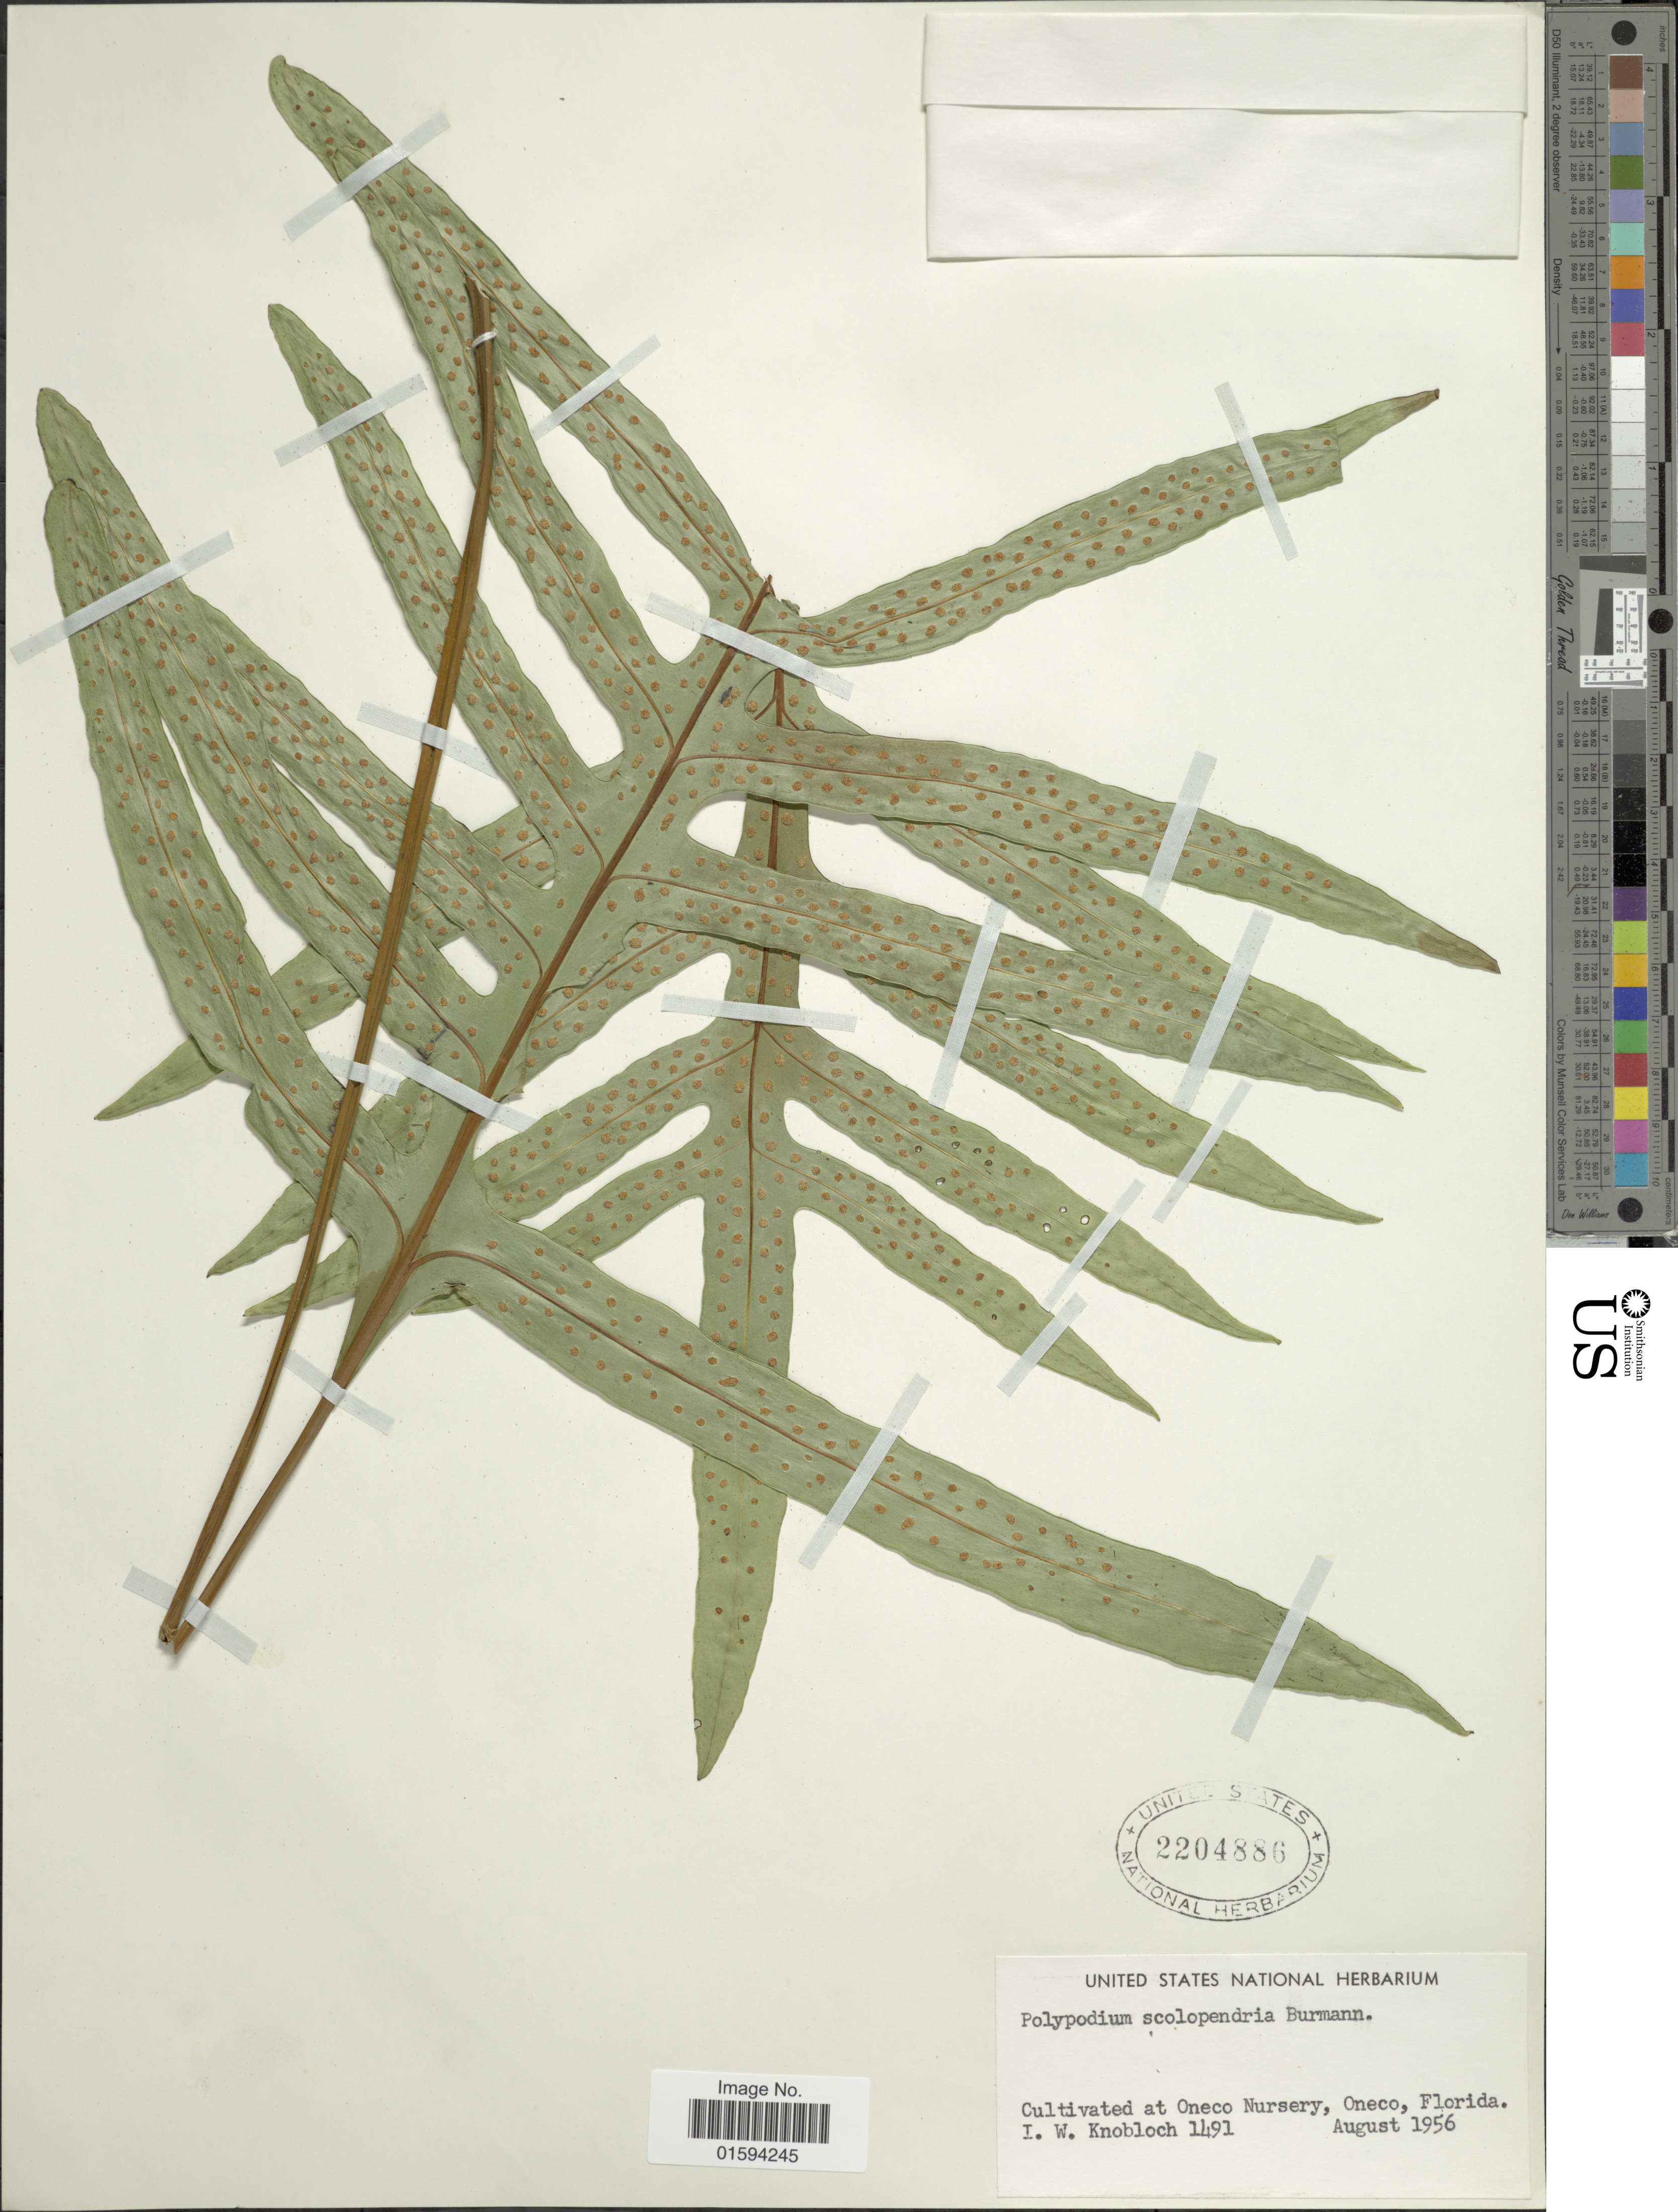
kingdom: Plantae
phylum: Tracheophyta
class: Polypodiopsida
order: Polypodiales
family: Polypodiaceae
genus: Polypodium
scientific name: Polypodium scolopendria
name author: Burm. f.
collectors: I. W. Knobloch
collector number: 1491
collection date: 1956-08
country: United States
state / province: Florida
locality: At Oneco Nursery, Oneco, Florida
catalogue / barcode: US 2204886